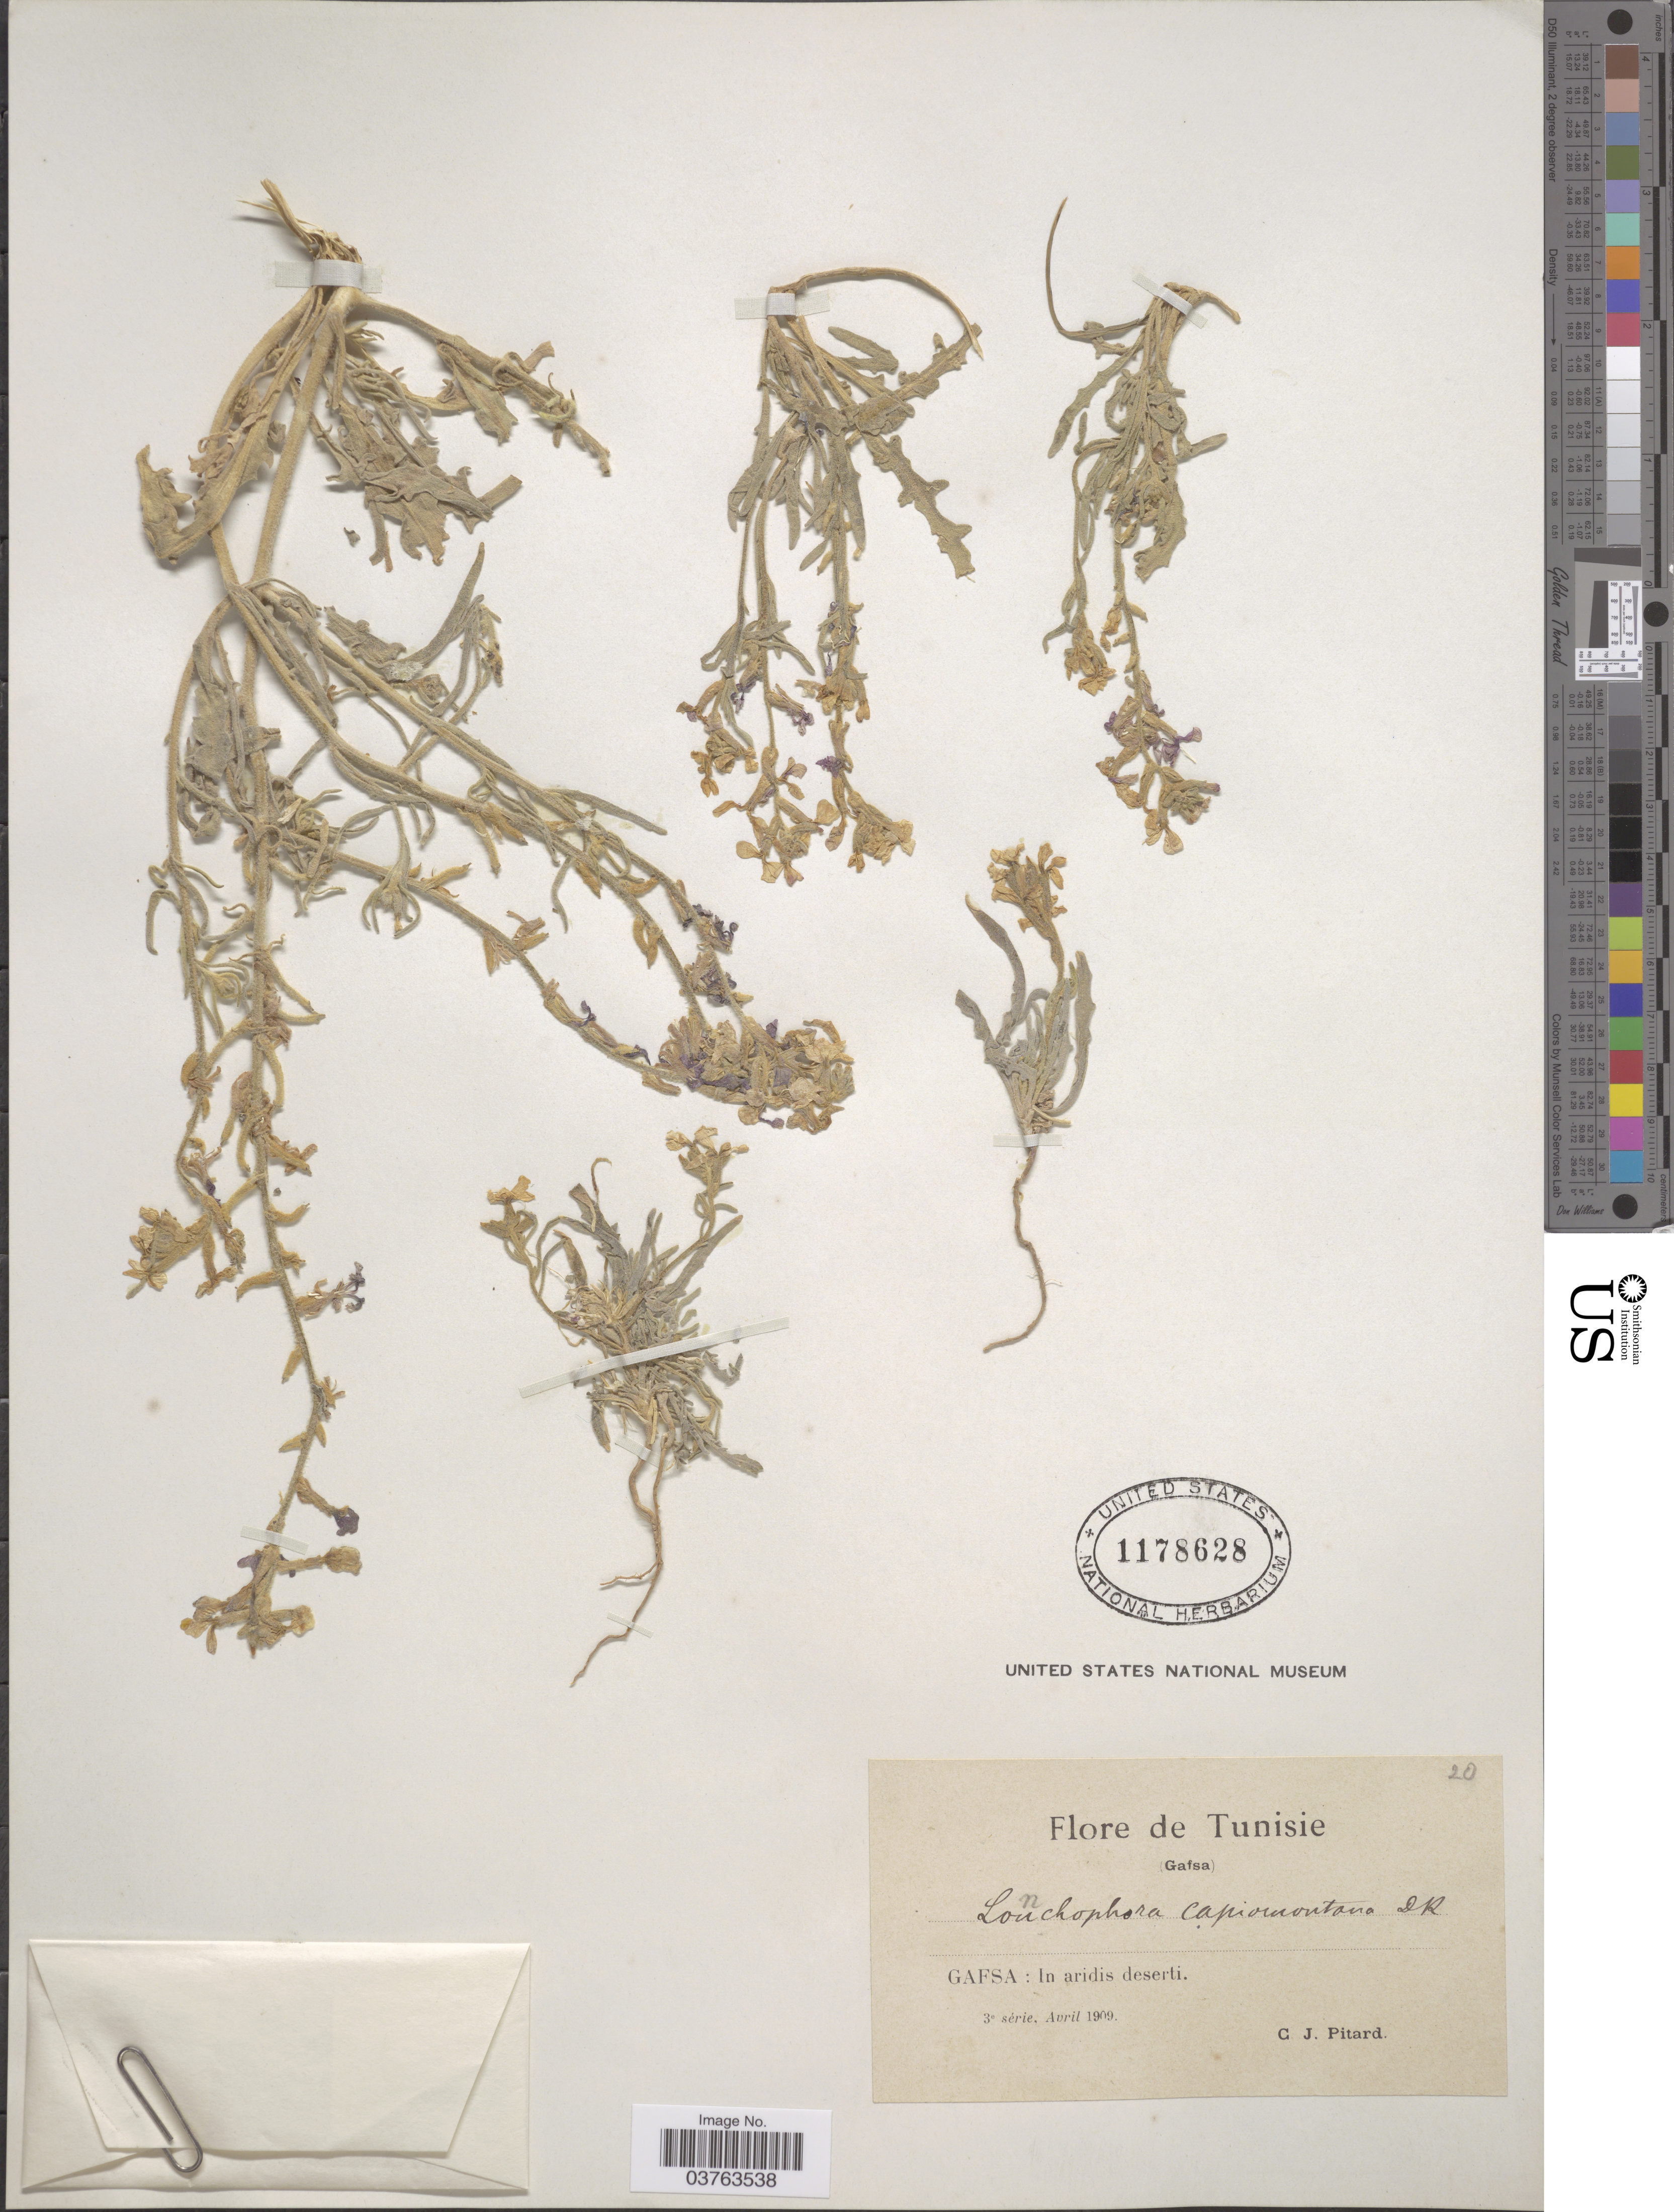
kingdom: Plantae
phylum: Tracheophyta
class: Magnoliopsida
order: Brassicales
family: Brassicaceae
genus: Lonchophora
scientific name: Lonchophora capiomontana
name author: Durieu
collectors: C. Pitard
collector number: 20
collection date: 1909-04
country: Tunisia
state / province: Gafsa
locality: Tunisie. In aridis deserti.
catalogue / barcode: US 1178628